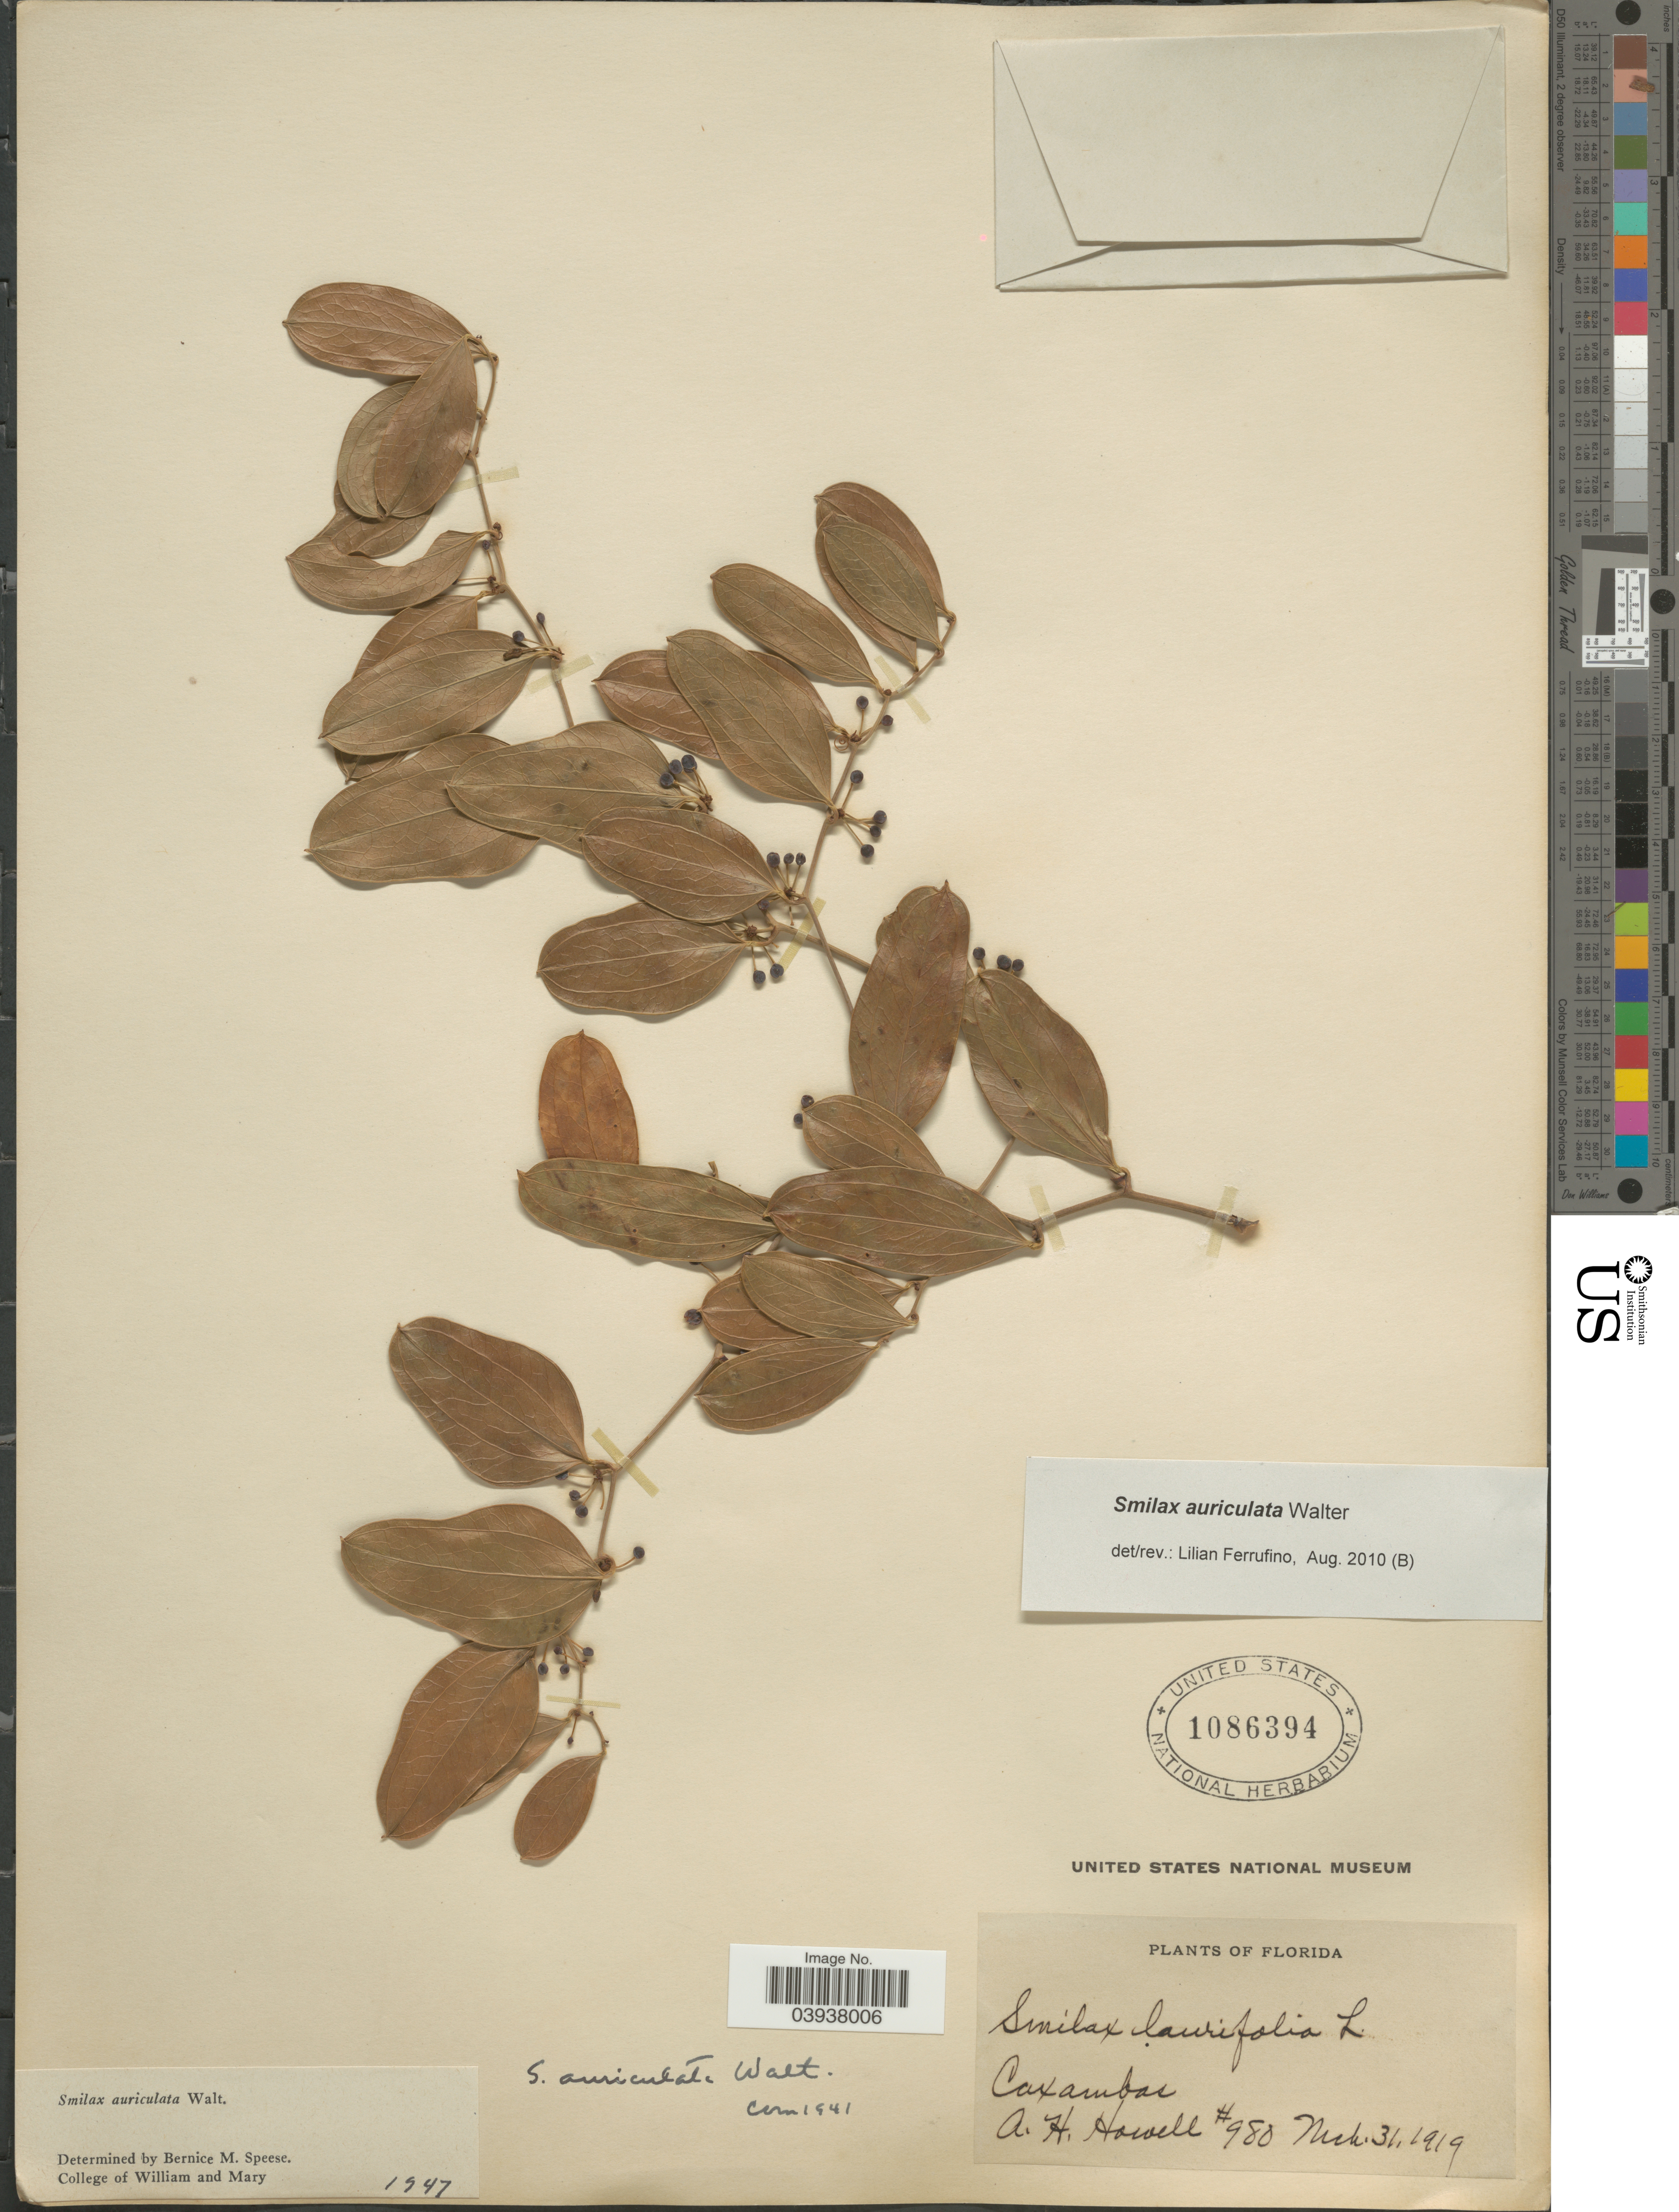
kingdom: Plantae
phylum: Tracheophyta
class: Liliopsida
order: Liliales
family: Smilacaceae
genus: Smilax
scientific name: Smilax auriculata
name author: Walter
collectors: A. Howell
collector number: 980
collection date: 1919-03-31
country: United States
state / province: Florida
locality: Caxambas.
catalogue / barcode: US 1086394